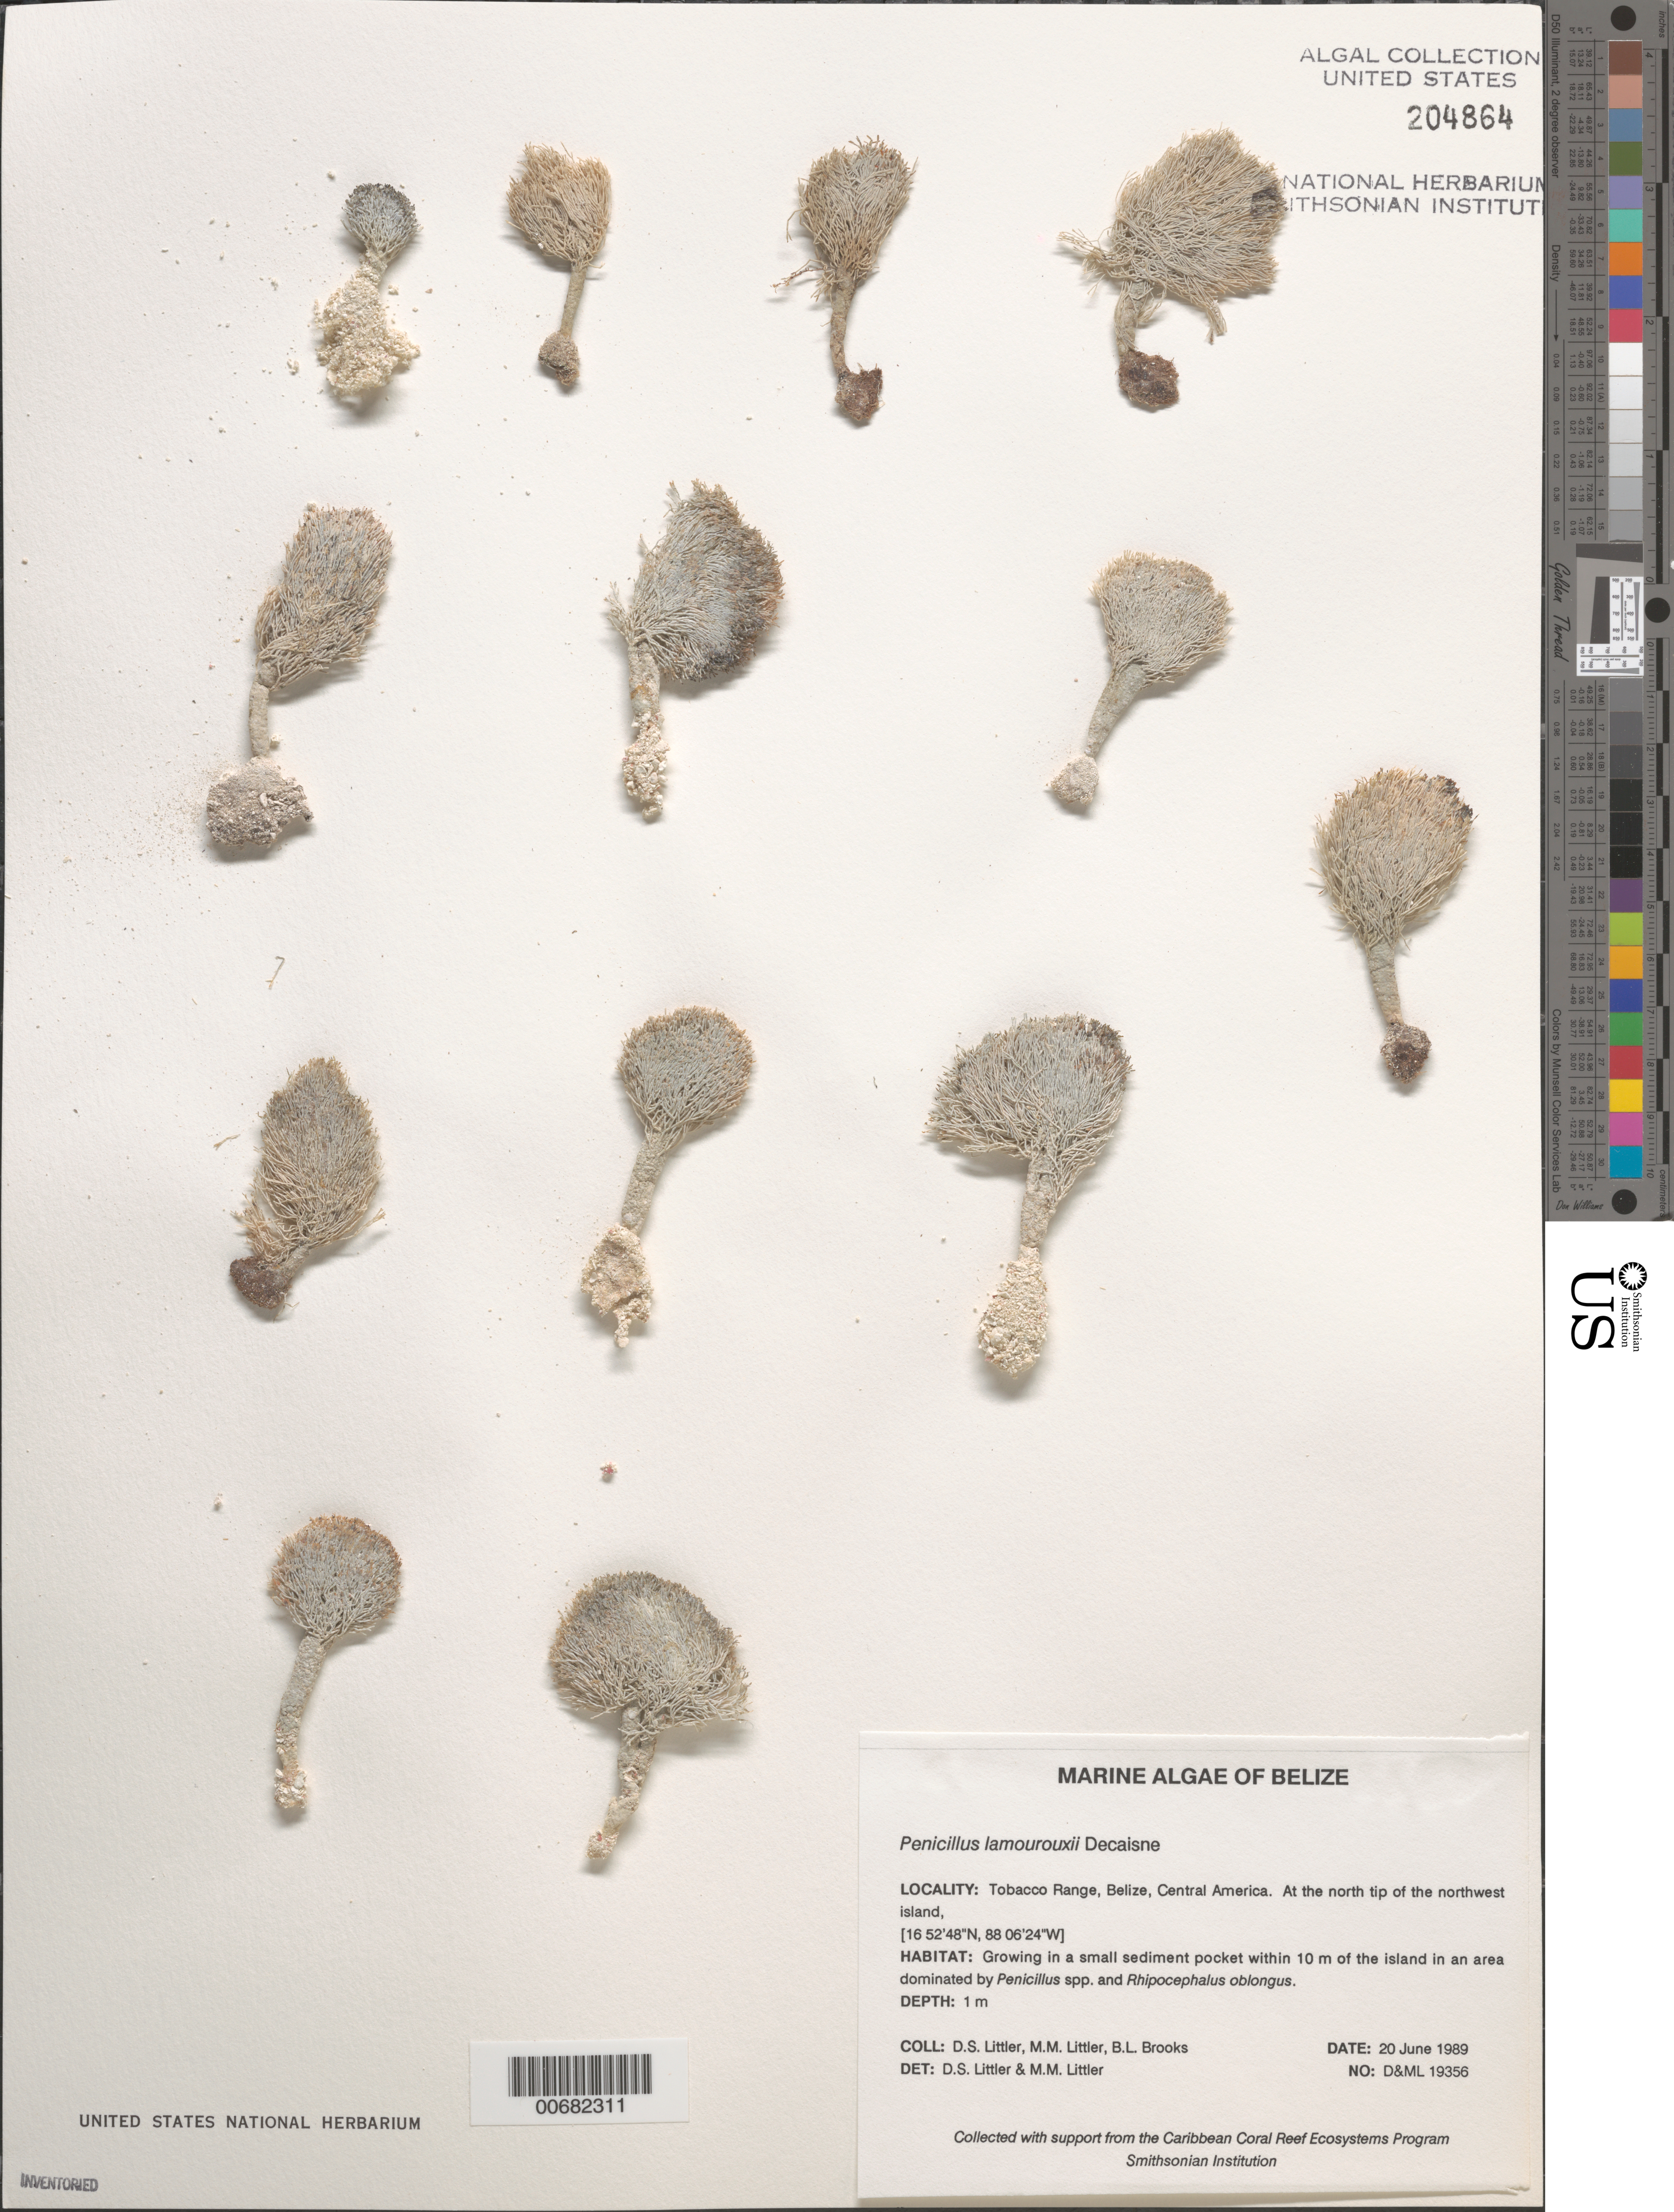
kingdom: Plantae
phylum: Chlorophyta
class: Ulvophyceae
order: Bryopsidales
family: Udoteaceae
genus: Penicillus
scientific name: Penicillus lamourouxii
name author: Decne.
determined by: Littler, D. S.; Littler, M. M.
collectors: D. S. Littler, M. M. Littler & B. Brooks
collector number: D&ML 19356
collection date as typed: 20 Jun 1989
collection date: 1989-06-20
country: Belize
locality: Tobacco Range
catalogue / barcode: US 204864